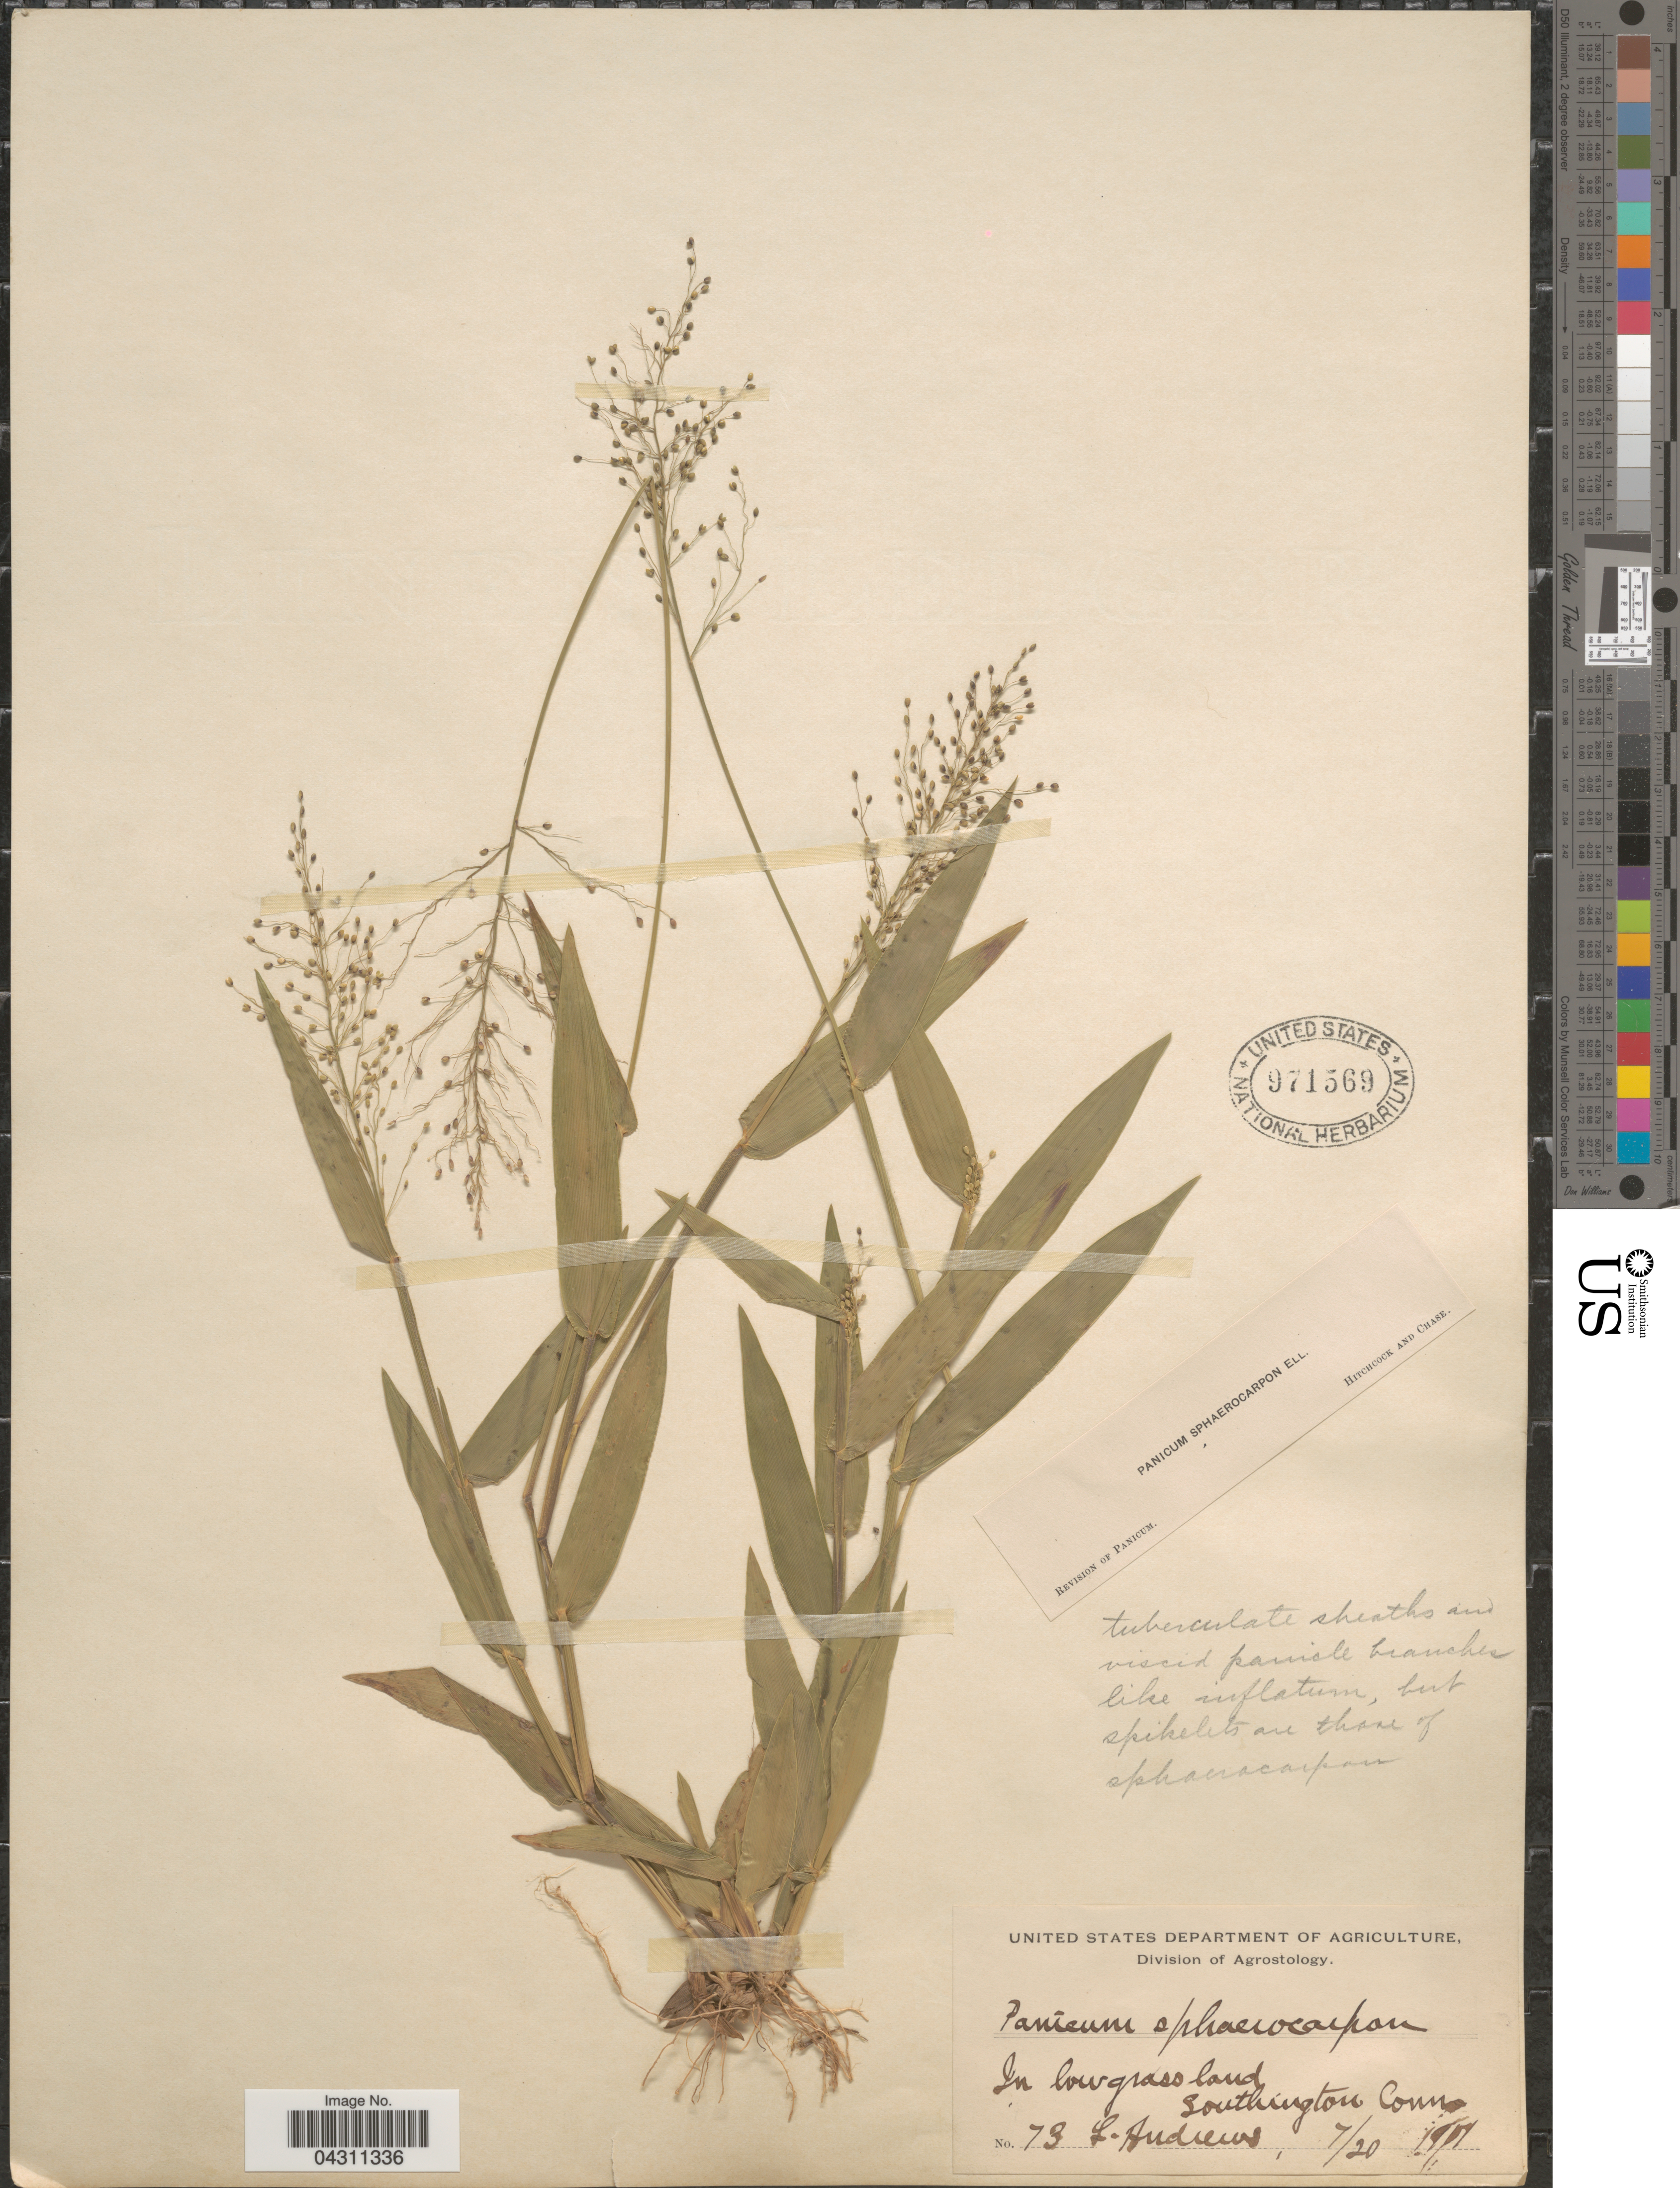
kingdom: Plantae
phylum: Tracheophyta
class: Liliopsida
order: Poales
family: Poaceae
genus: Dichanthelium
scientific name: Dichanthelium sphaerocarpon var. sphaerocarpon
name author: (Elliott) Gould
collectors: L. Andrews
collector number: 73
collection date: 1901-07-20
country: United States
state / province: Connecticut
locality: Southington.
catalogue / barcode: US 971569